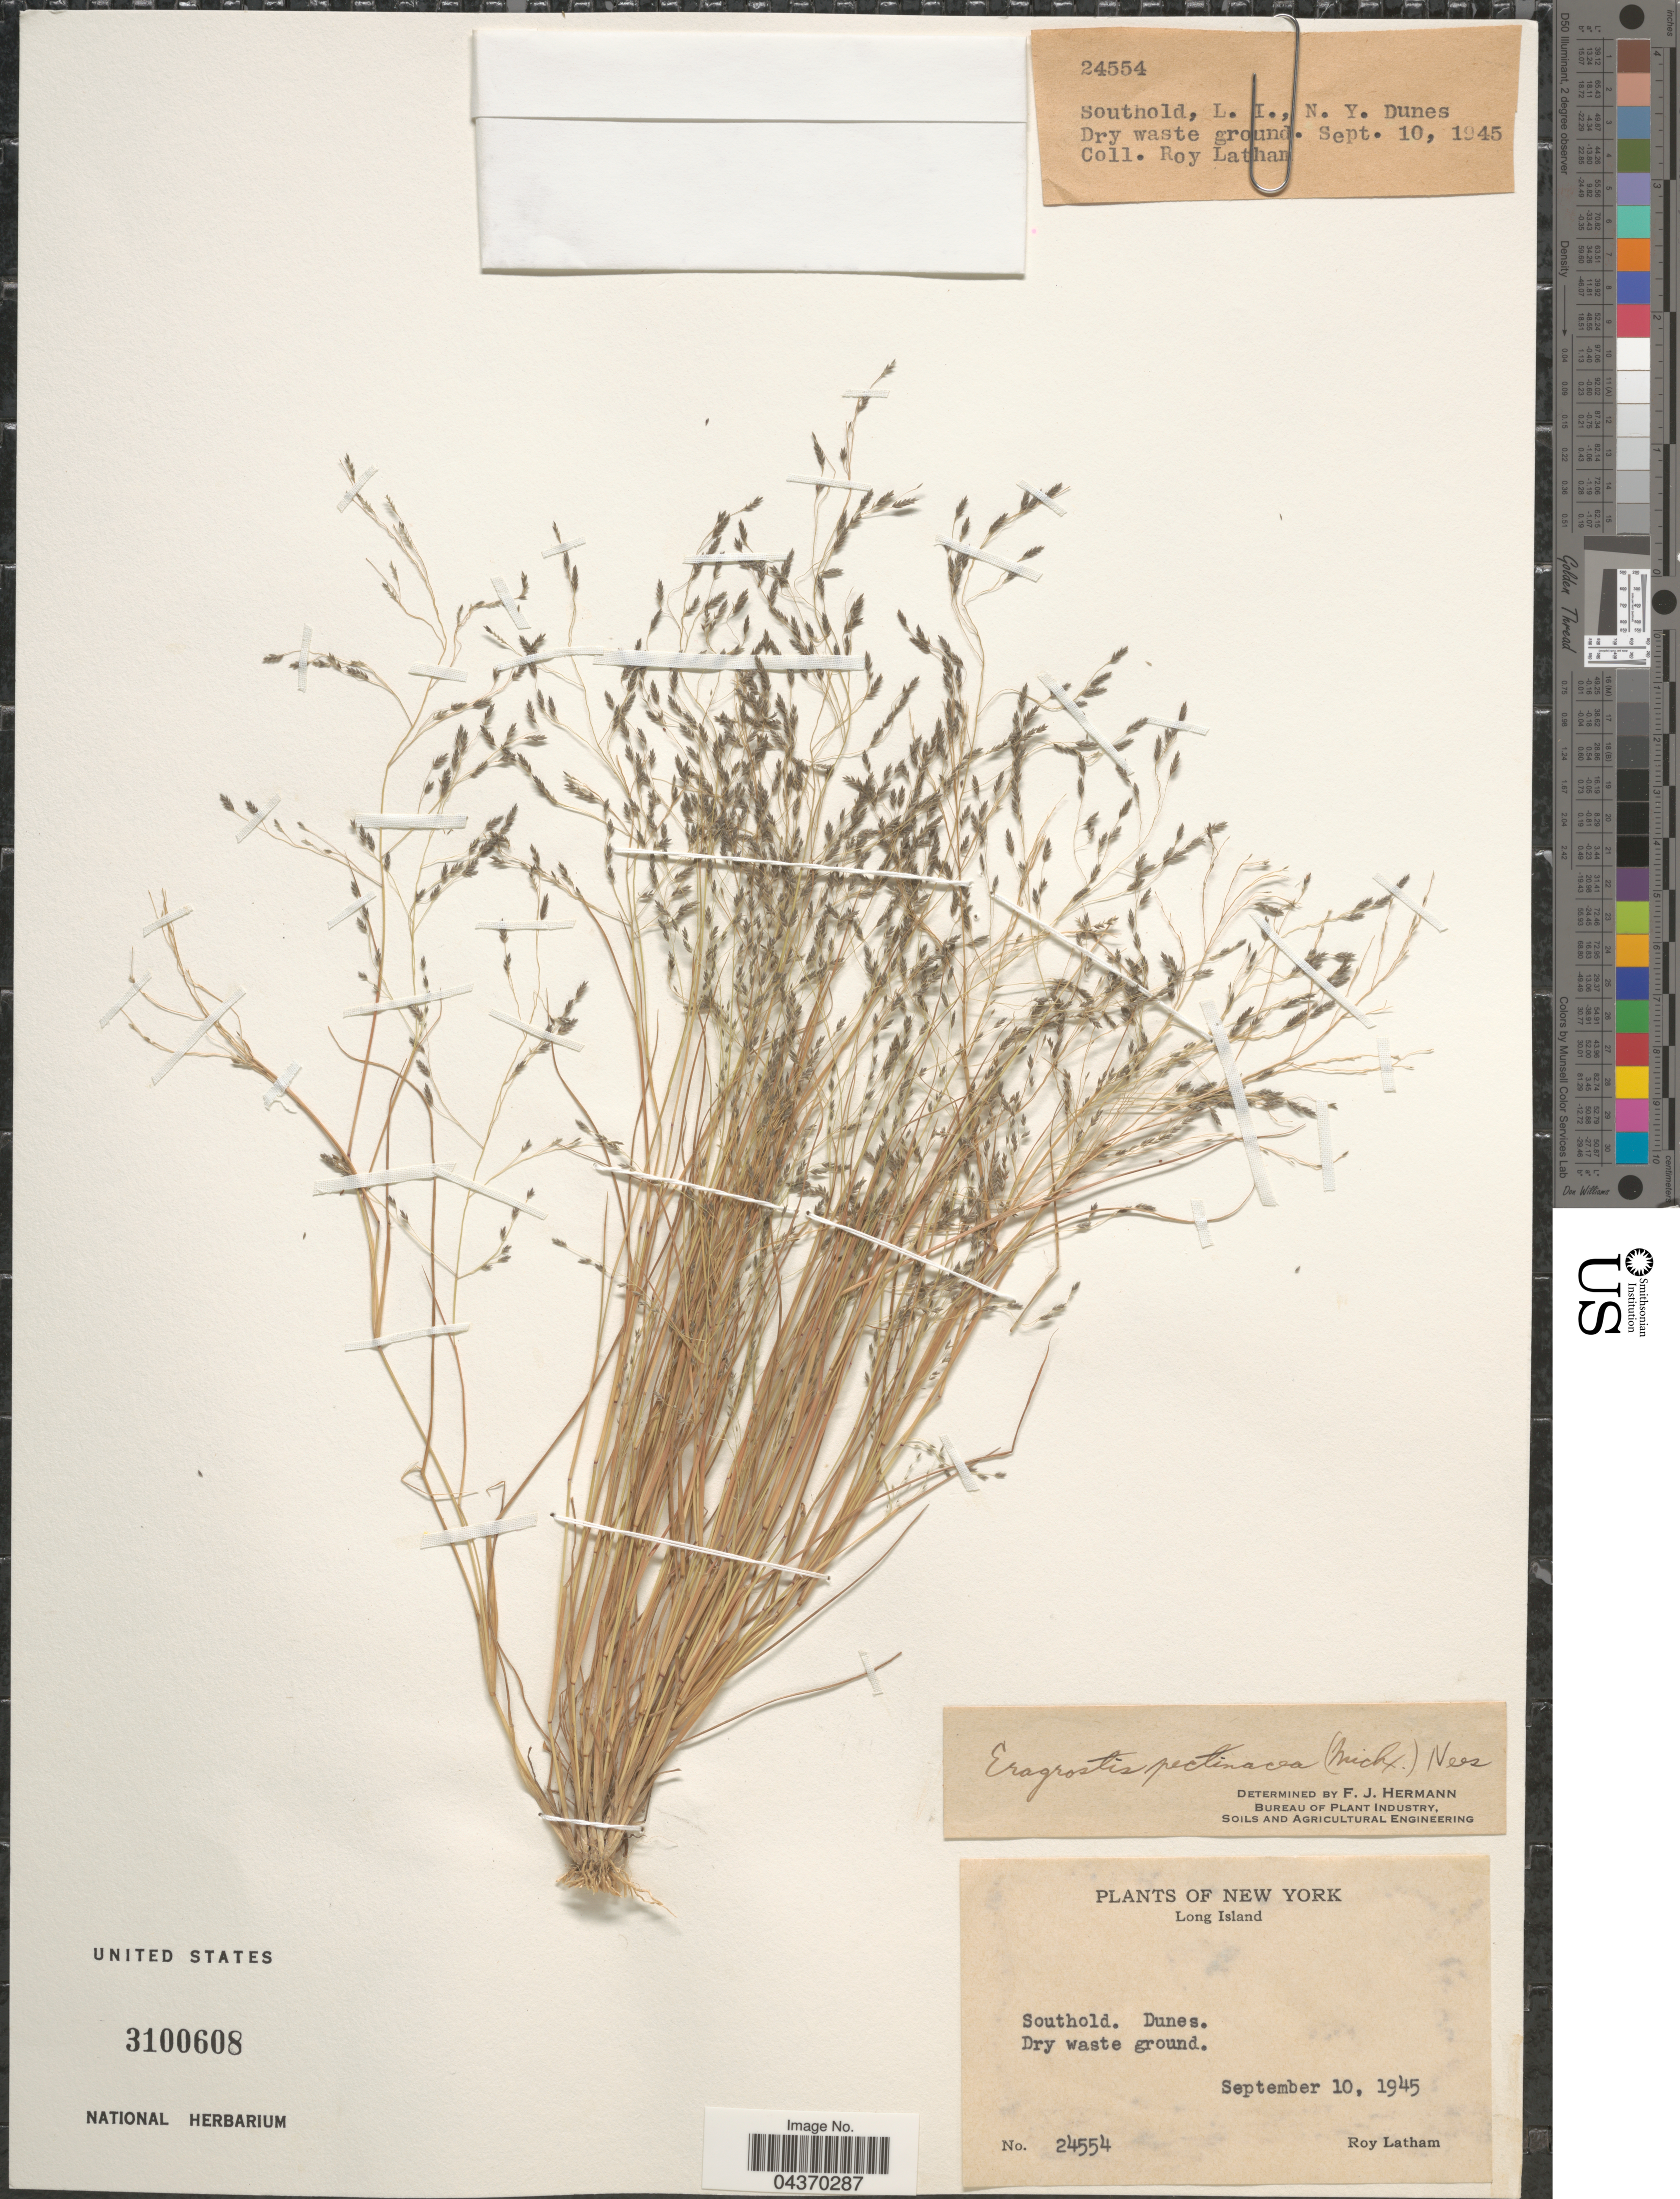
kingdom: Plantae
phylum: Tracheophyta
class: Liliopsida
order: Poales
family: Poaceae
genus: Eragrostis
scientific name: Eragrostis pectinacea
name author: (Michx.) Nees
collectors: R. Latham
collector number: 24554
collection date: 1945-09-10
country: United States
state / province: New York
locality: Long Island. Southold.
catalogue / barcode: US 3100608